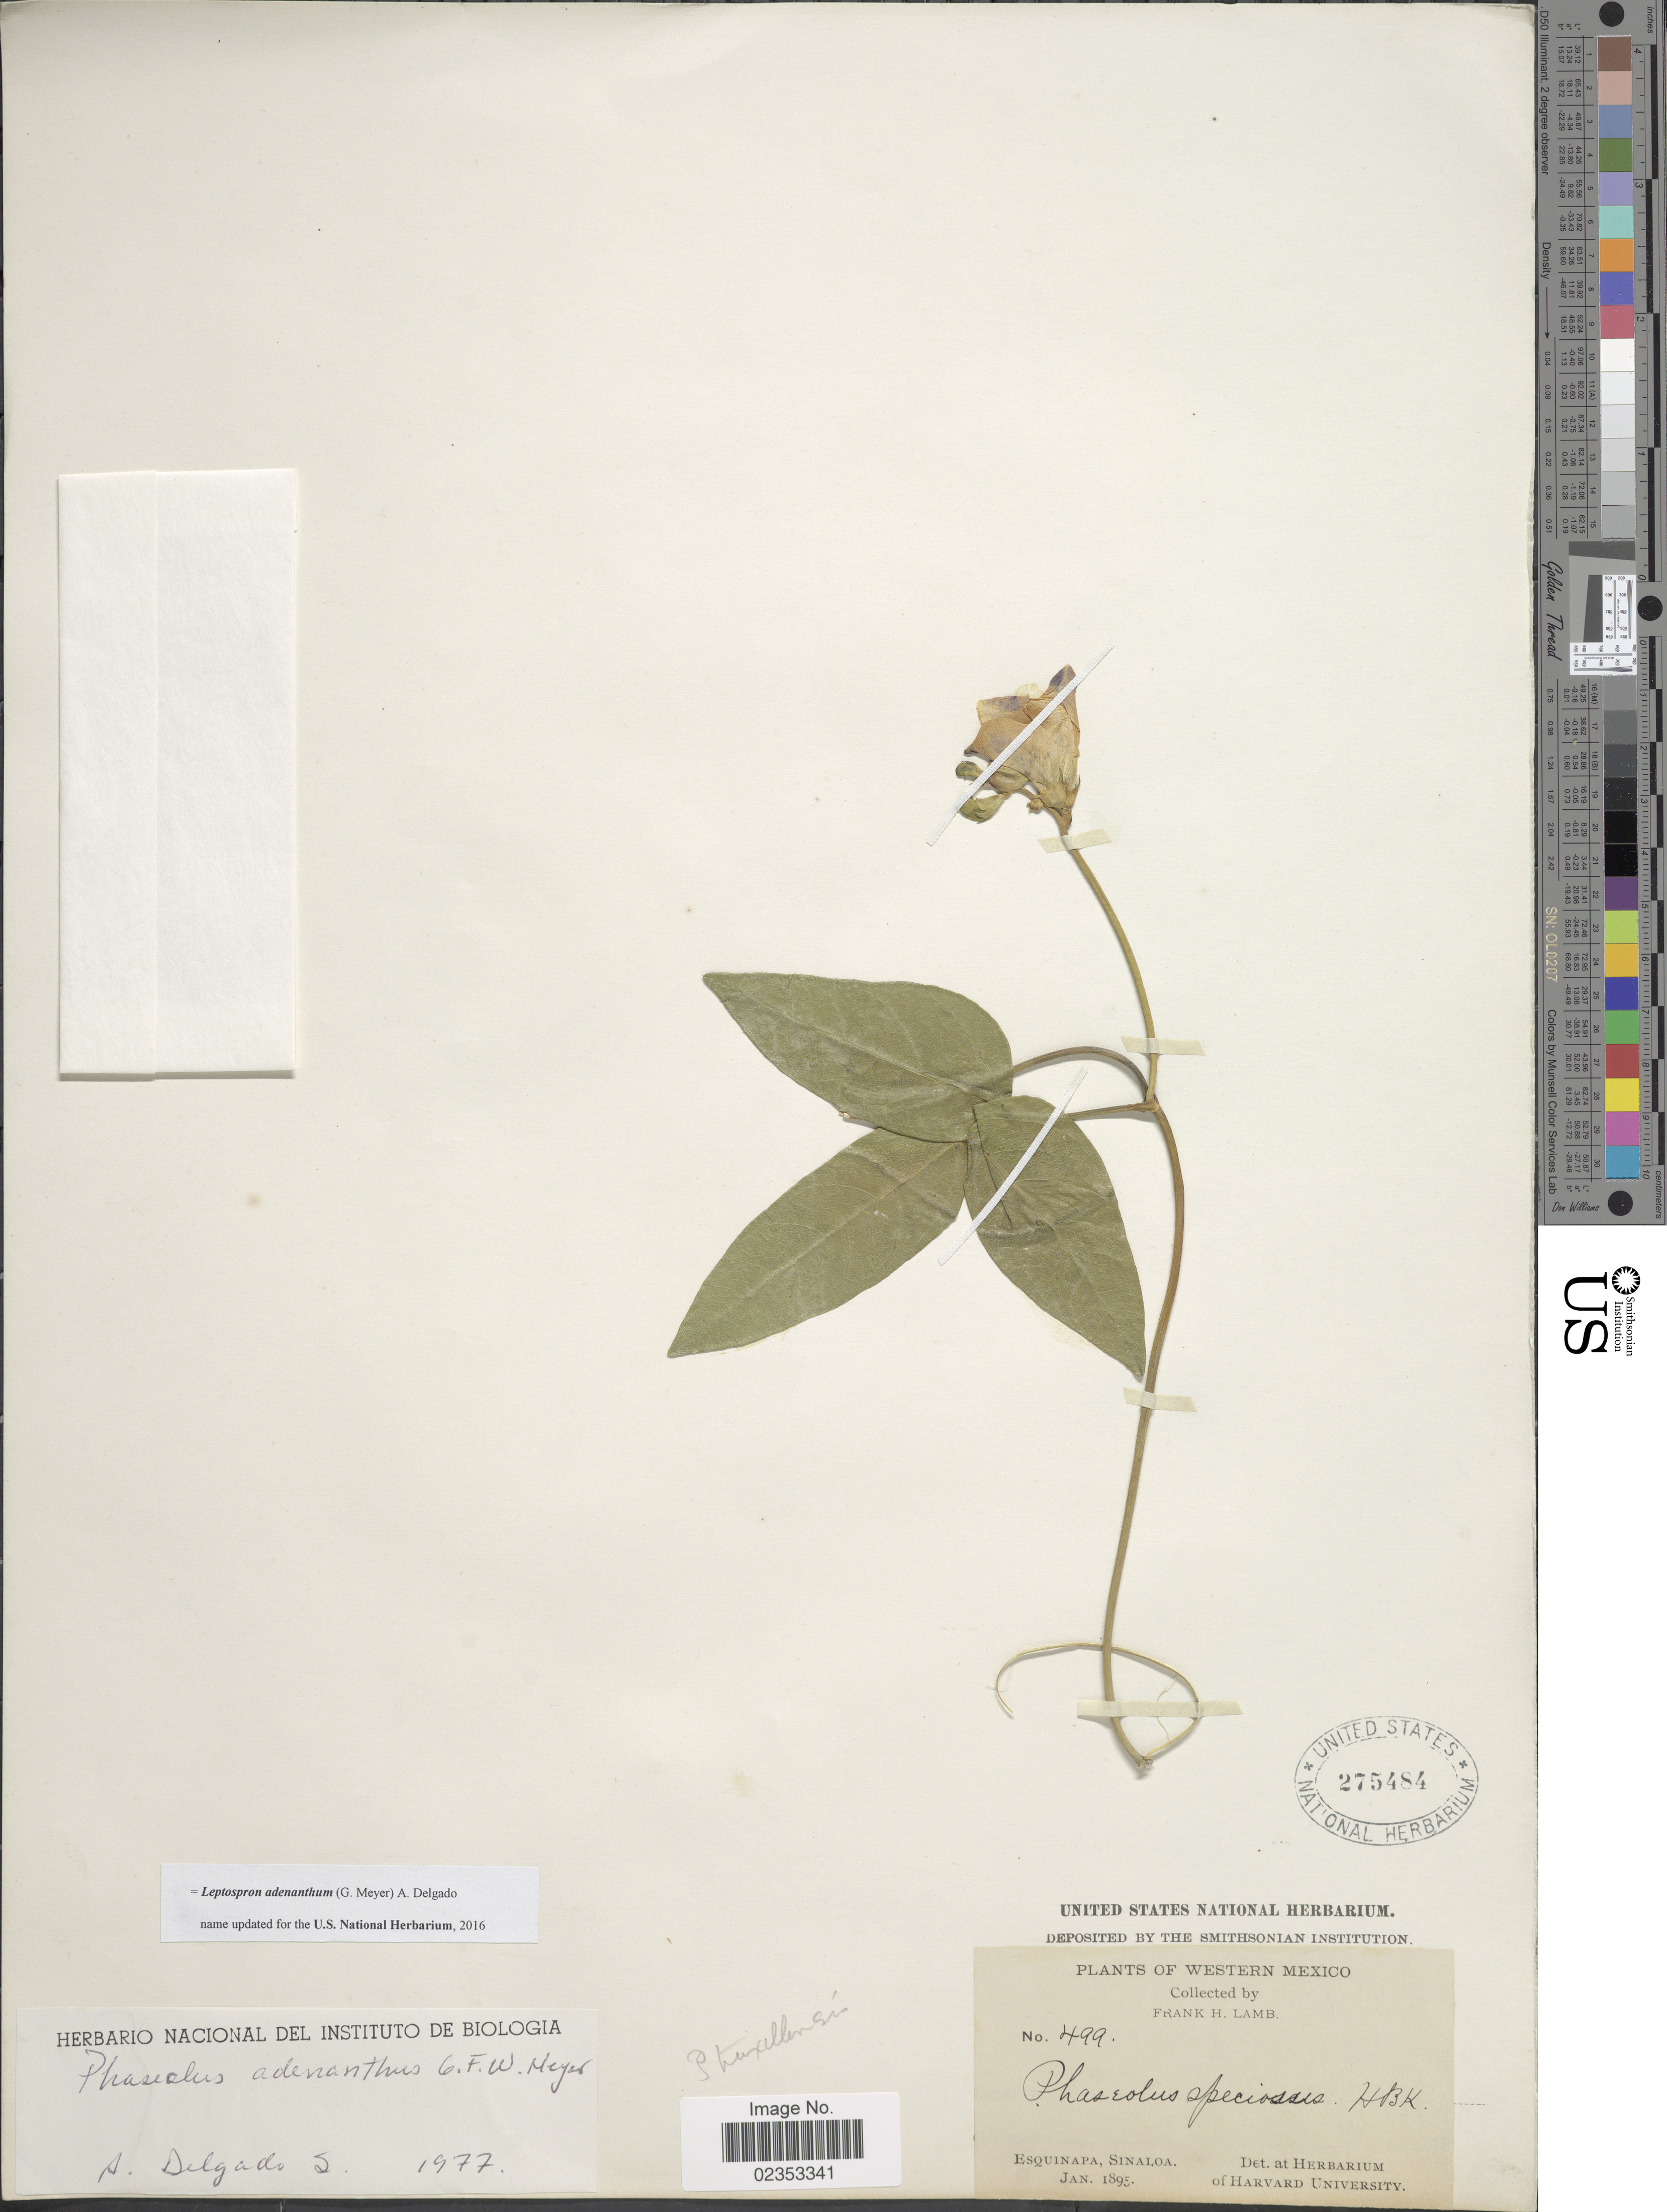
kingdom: Plantae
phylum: Tracheophyta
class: Magnoliopsida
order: Fabales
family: Fabaceae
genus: Leptospron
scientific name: Leptospron adenanthum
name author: (G. Mey.) A. Delgado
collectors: F. H. Lamb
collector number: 499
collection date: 1895-01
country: Mexico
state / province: Sinaloa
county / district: Escuinapa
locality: Escuinapa.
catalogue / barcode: US 275484